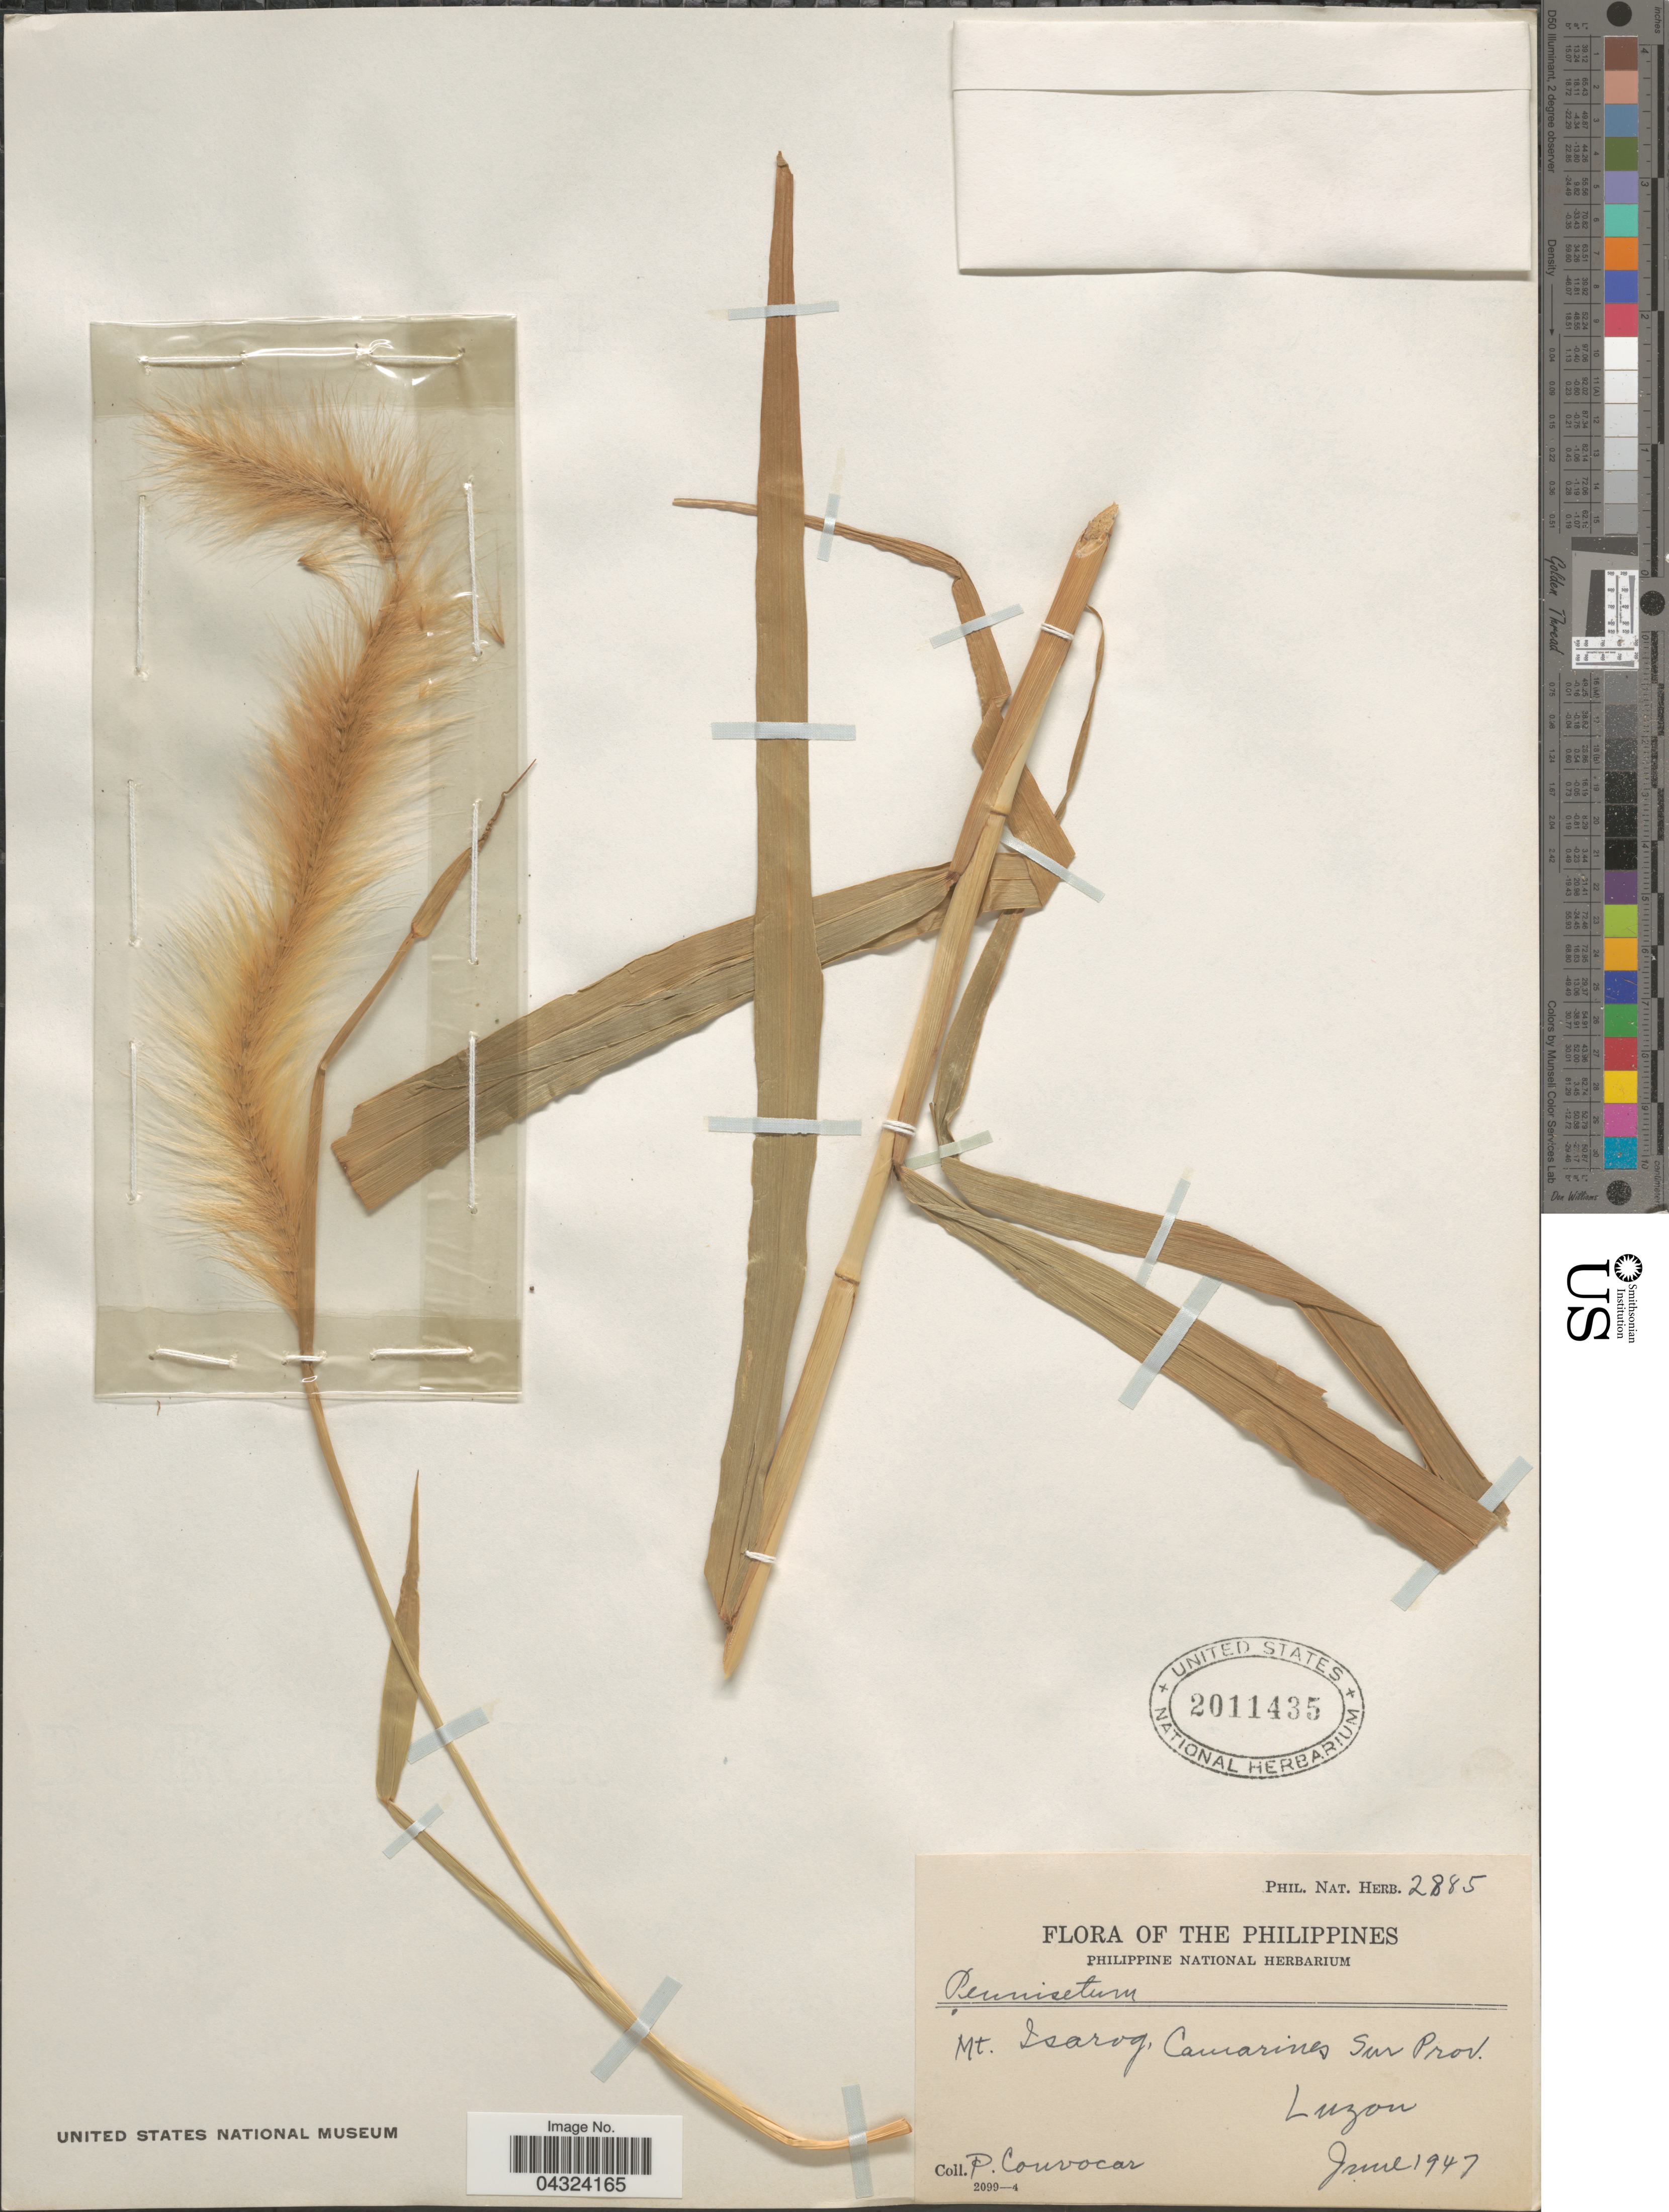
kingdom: Plantae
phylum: Tracheophyta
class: Liliopsida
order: Poales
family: Poaceae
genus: Cenchrus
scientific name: Cenchrus sp.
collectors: P. Couvocar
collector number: Phil. Nat. Herb. 2885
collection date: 1947-06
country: Philippines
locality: Mt. Isarog, Camarines Sur Prov. Luzon.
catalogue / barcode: US 2011435